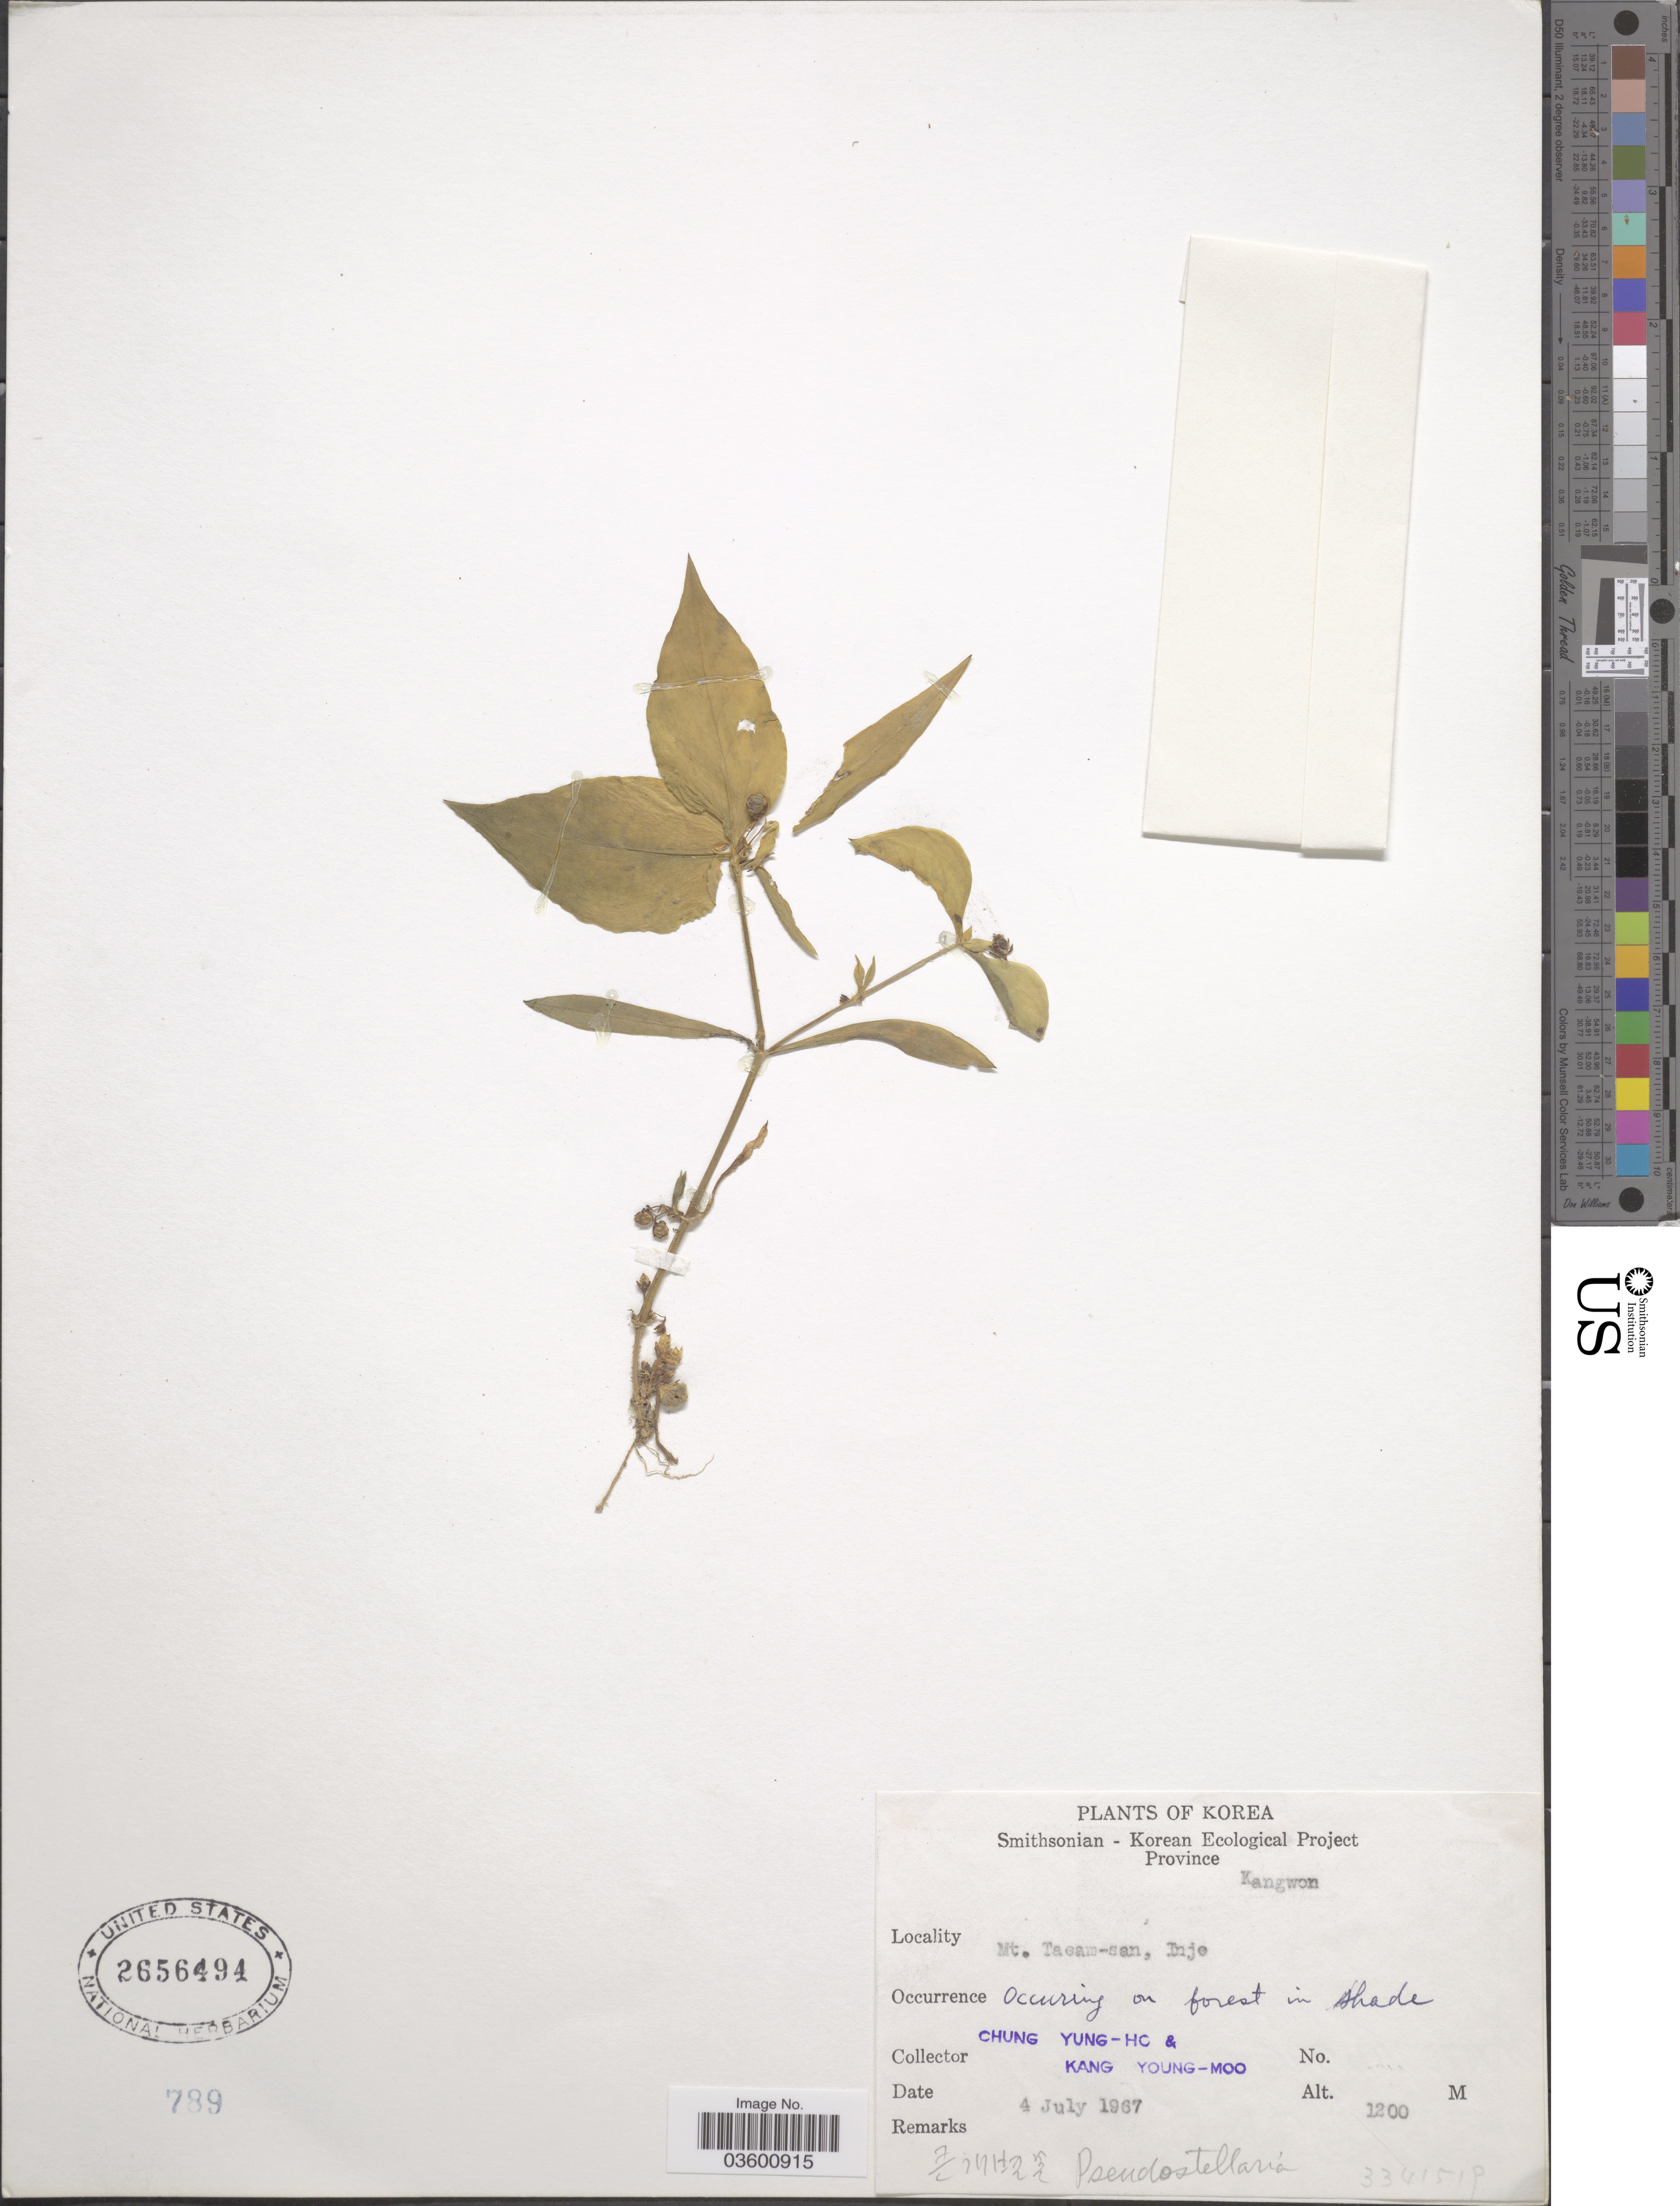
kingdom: Plantae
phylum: Tracheophyta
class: Magnoliopsida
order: Caryophyllales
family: Caryophyllaceae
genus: Pseudostellaria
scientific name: Pseudostellaria sp.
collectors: C. Yung-Ho & K. Young-Moo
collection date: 1967-07-04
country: North Korea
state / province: Kangwon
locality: Mt. Taeam-san, Inje.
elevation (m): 1200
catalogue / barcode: US 2656494